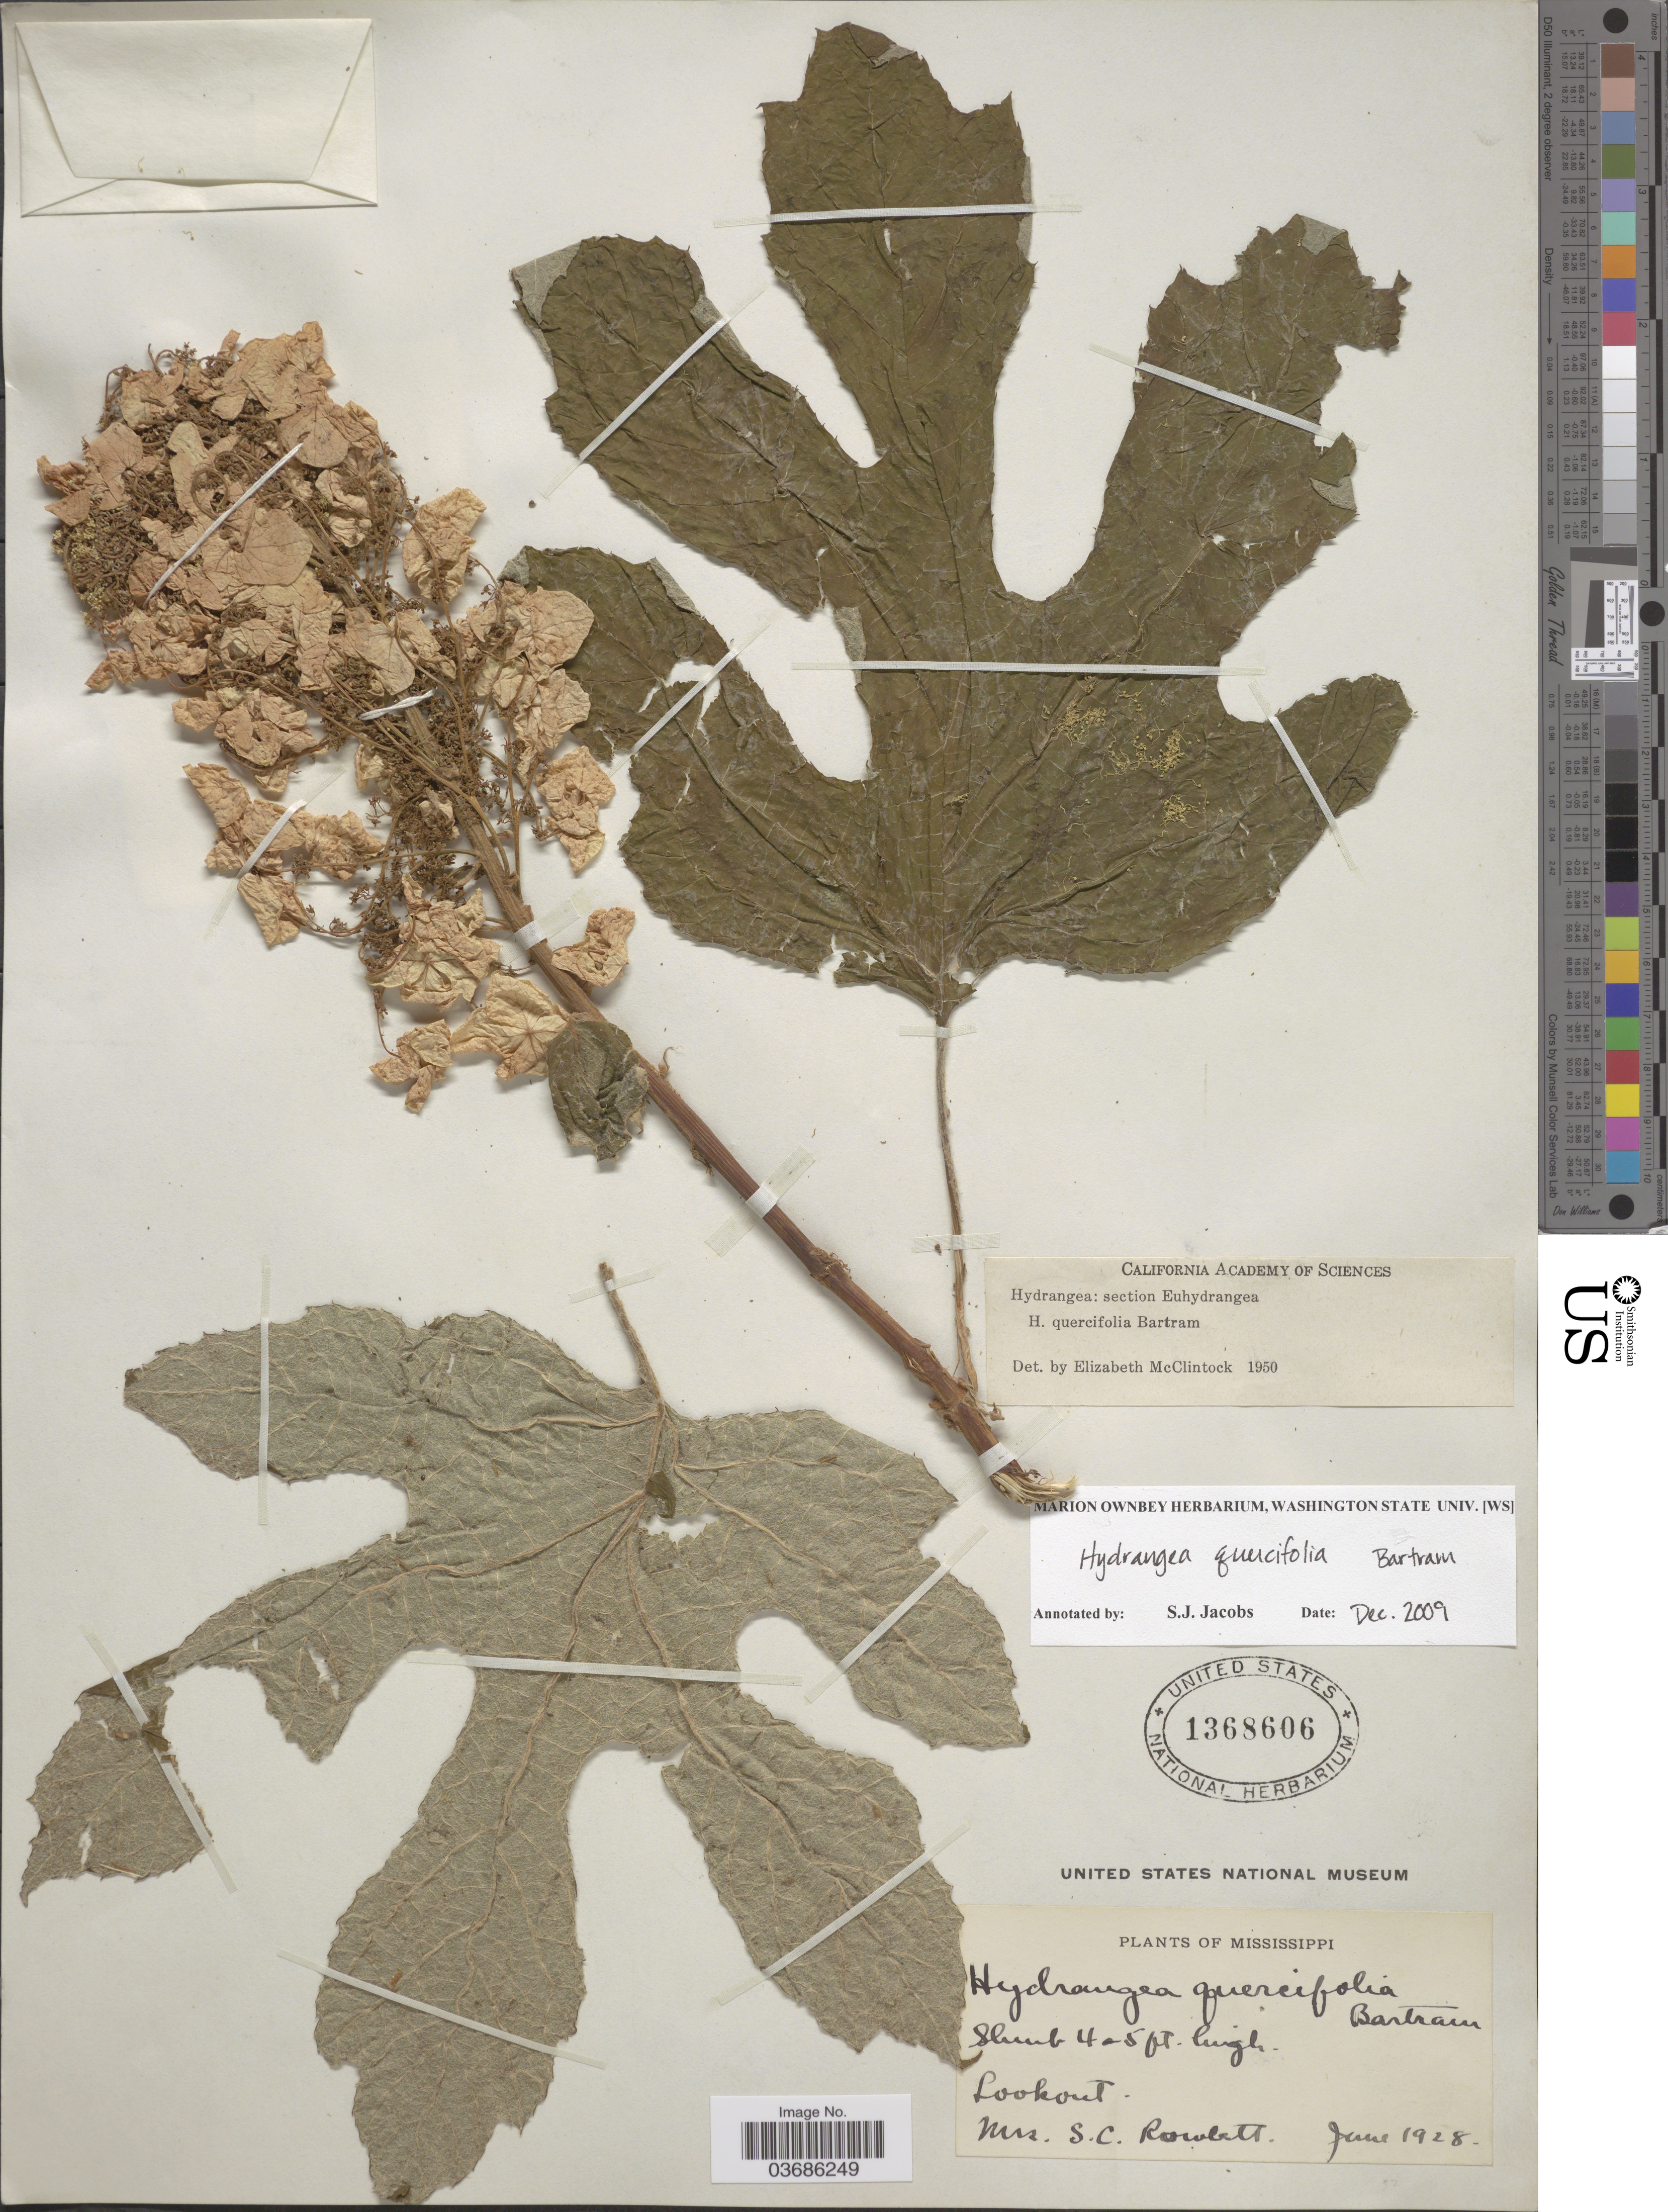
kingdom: Plantae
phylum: Tracheophyta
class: Magnoliopsida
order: Cornales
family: Hydrangeaceae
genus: Hydrangea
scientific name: Hydrangea quercifolia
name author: W. Bartram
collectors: S. Rowlett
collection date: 1928-06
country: United States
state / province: Mississippi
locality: Lookout.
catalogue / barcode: US 1368606